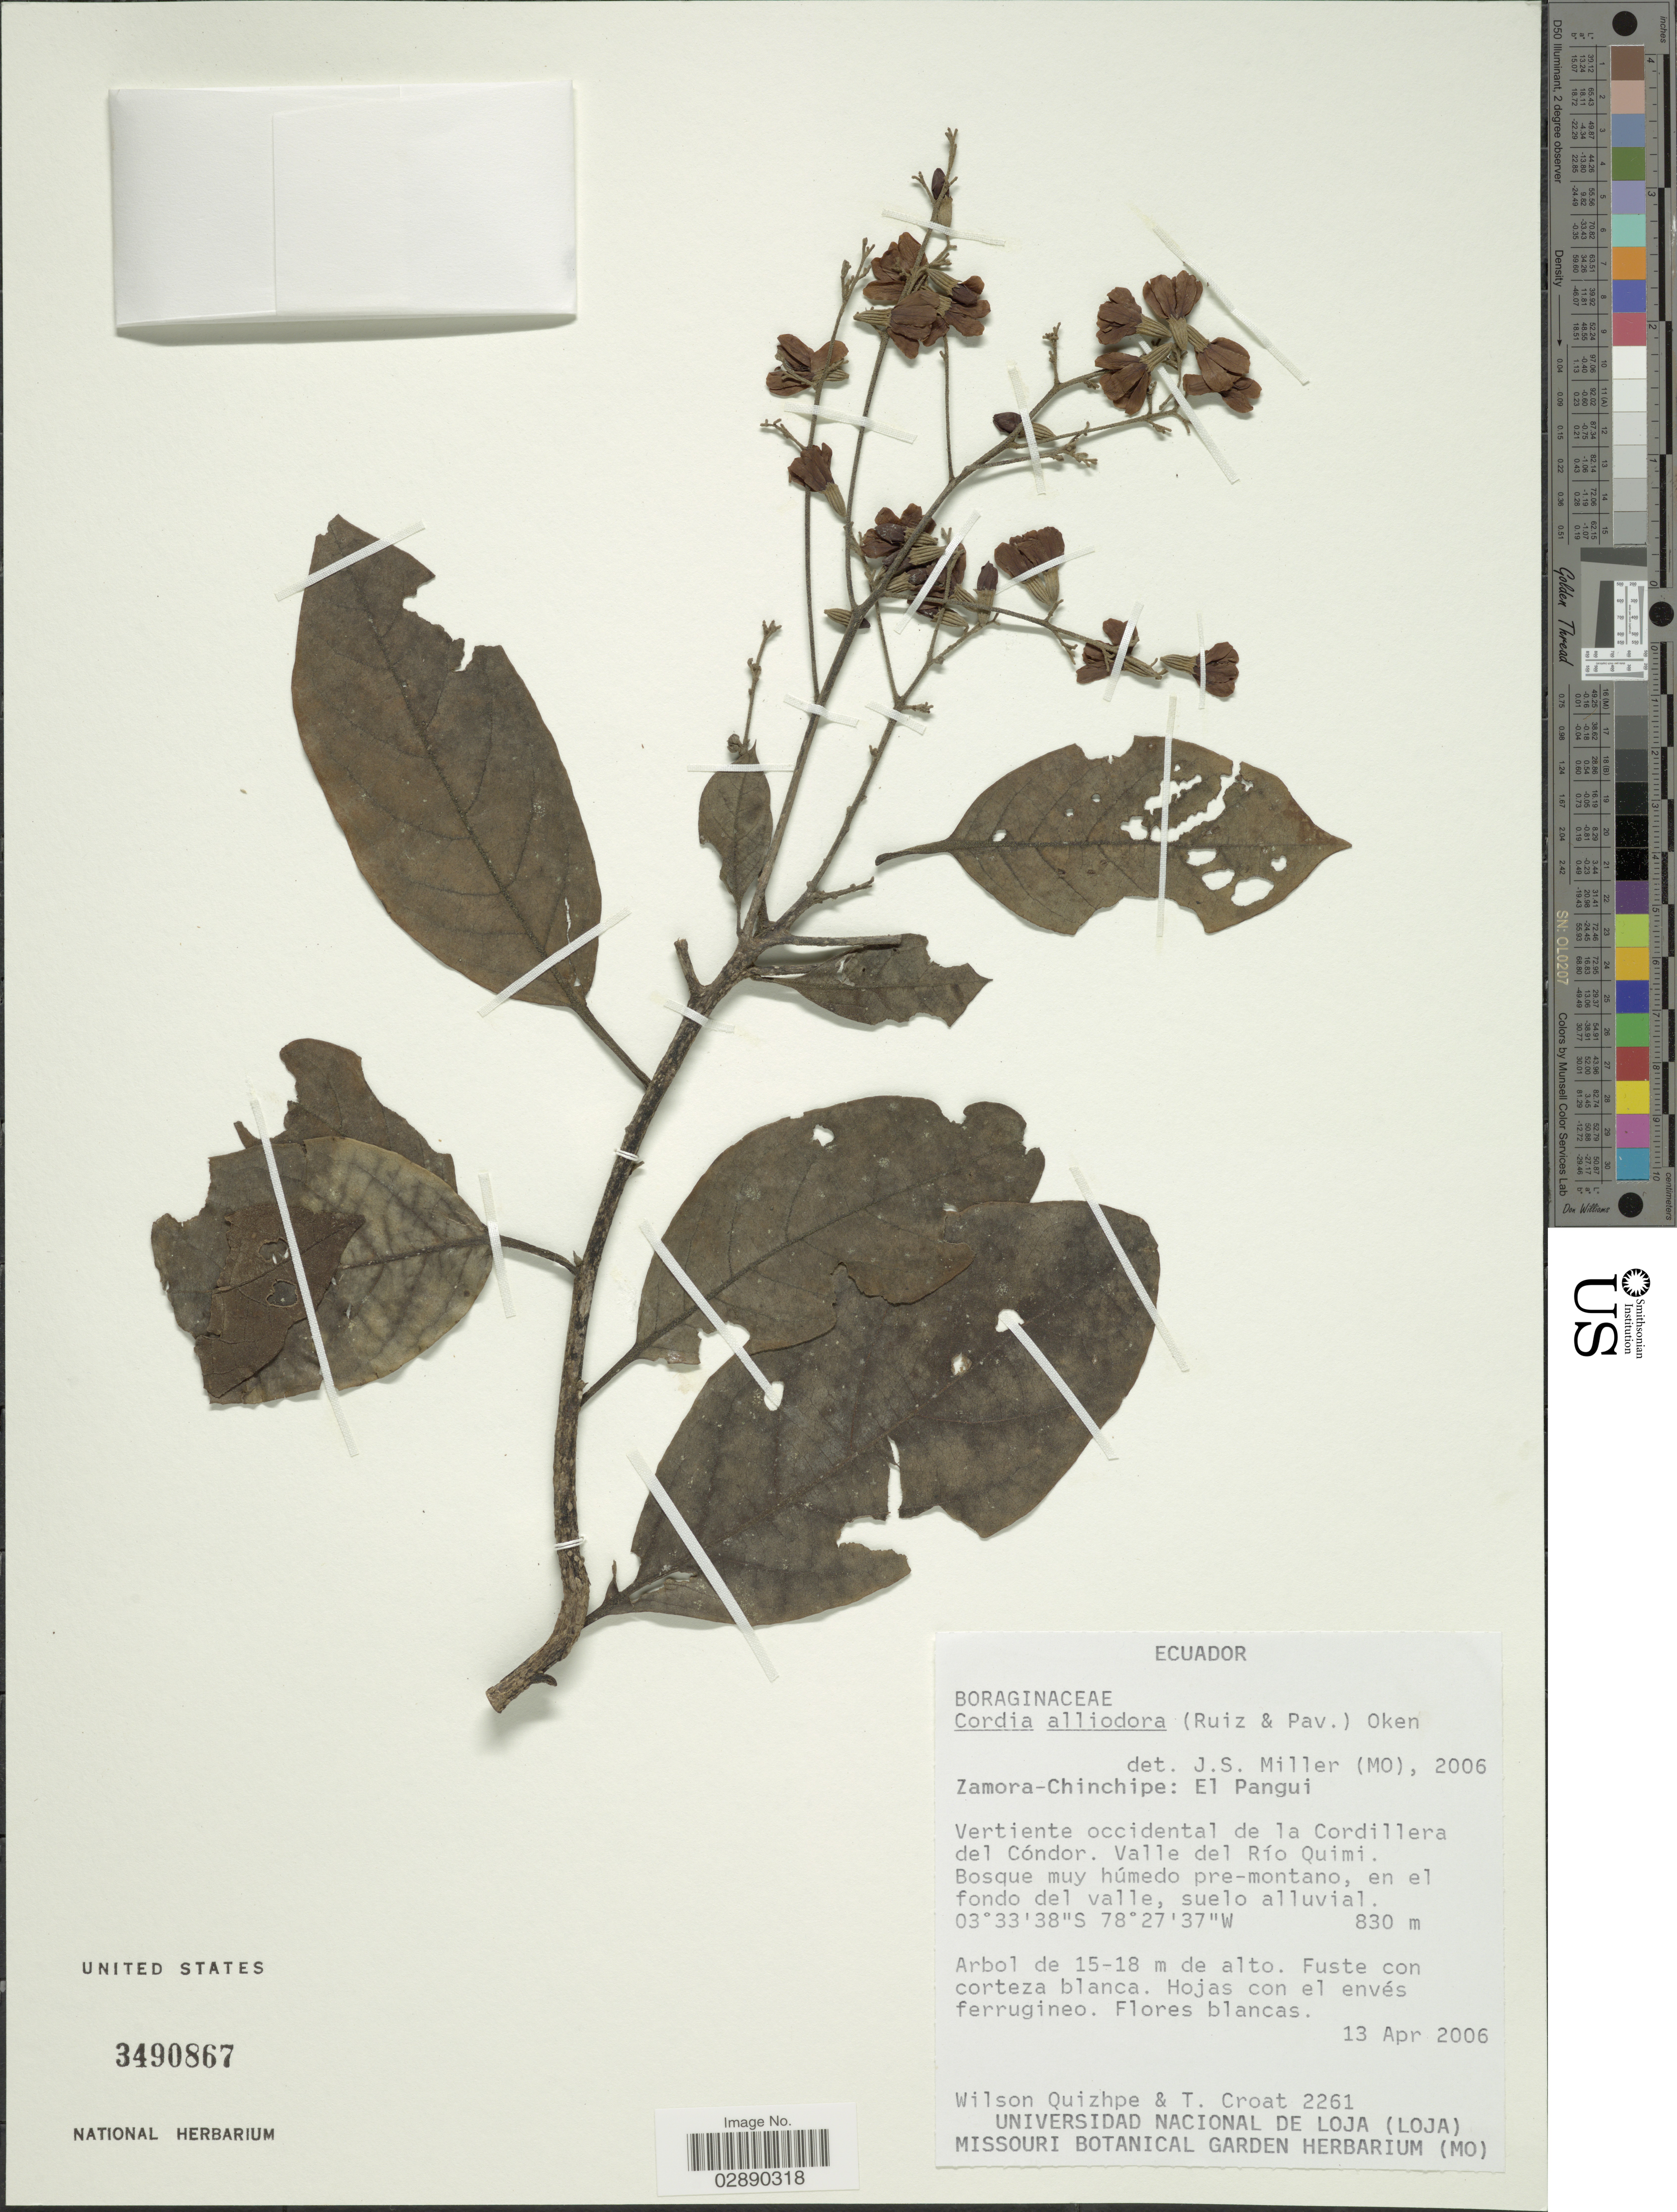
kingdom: Plantae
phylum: Tracheophyta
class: Magnoliopsida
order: Boraginales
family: Cordiaceae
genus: Cordia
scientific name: Cordia alliodora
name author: (Ruiz & Pav.) Oken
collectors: W. Quizhpe & T. B. Croat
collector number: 2261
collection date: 2006-04-13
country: Ecuador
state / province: Zamora-Chinchipe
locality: El Pangui. Vertiente occidental de la Cordillera del Cóndor. Valle del Río Quimi.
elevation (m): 830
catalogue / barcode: US 3490867